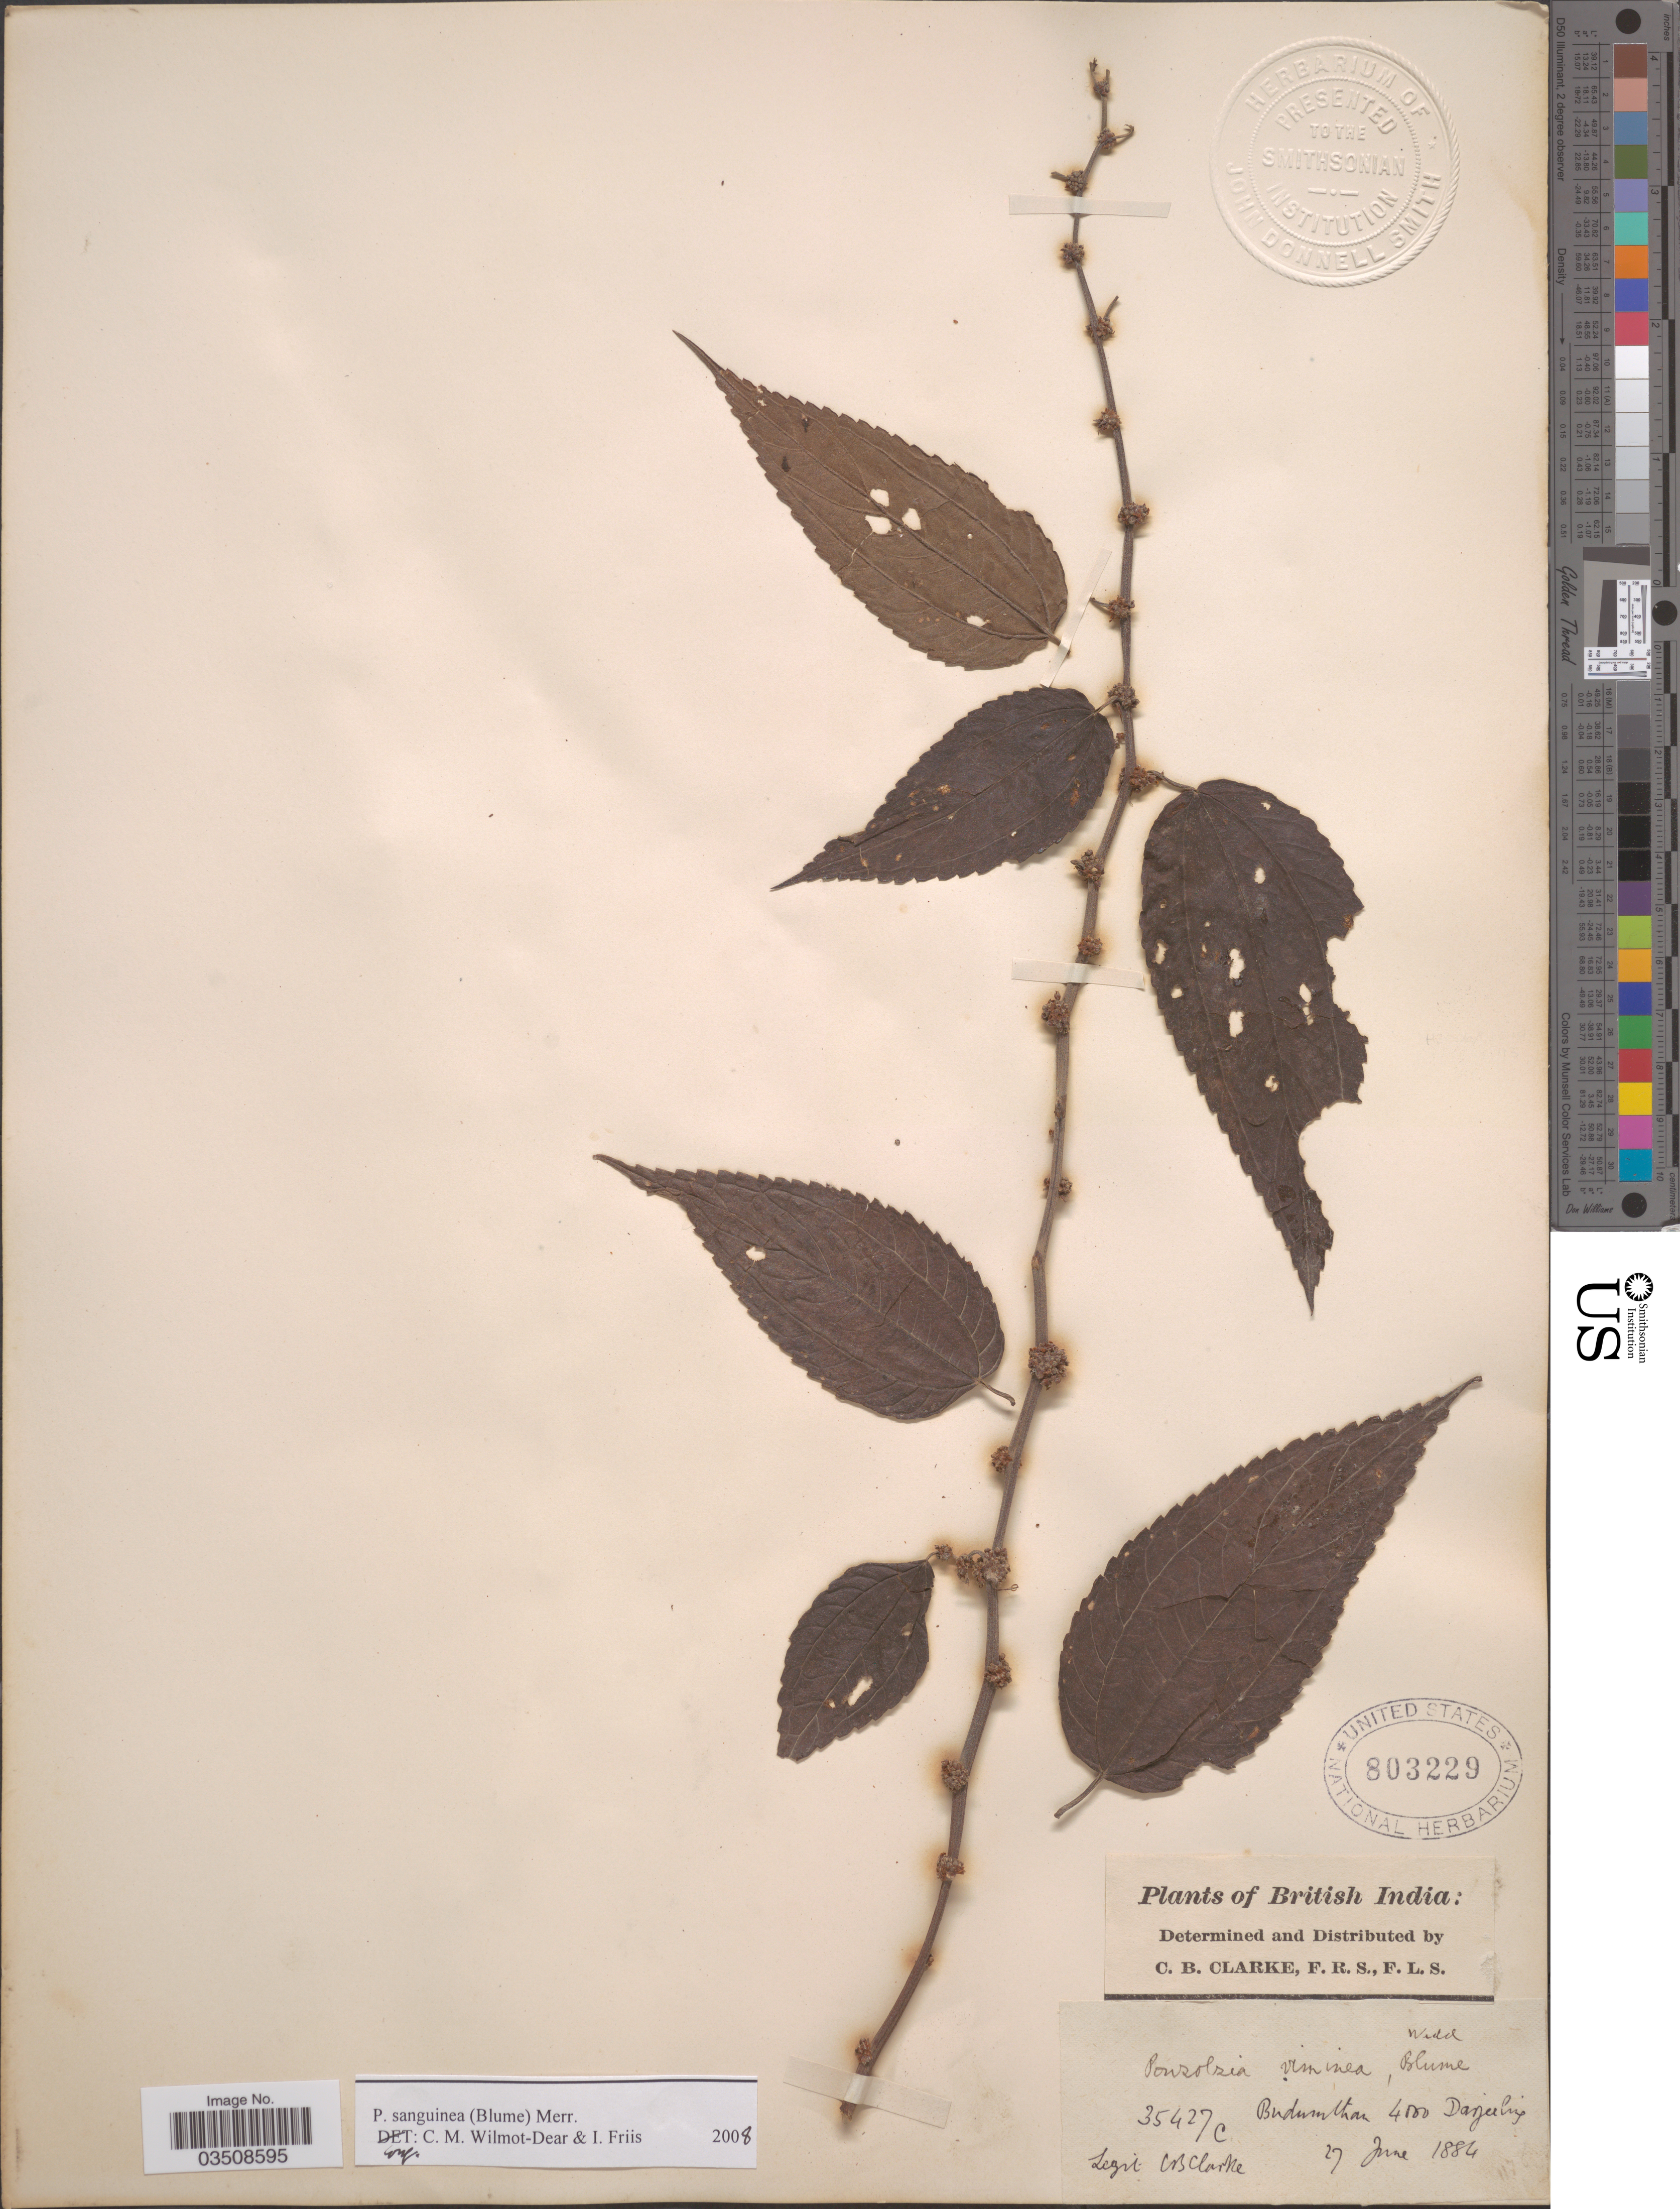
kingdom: Plantae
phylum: Tracheophyta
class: Magnoliopsida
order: Rosales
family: Urticaceae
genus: Pouzolzia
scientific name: Pouzolzia sanguinea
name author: (Blume) Merr.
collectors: C. B. Clarke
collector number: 35427C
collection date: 1884-06-27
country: India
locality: British India. Budumthan. Darjeeling.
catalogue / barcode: US 803229